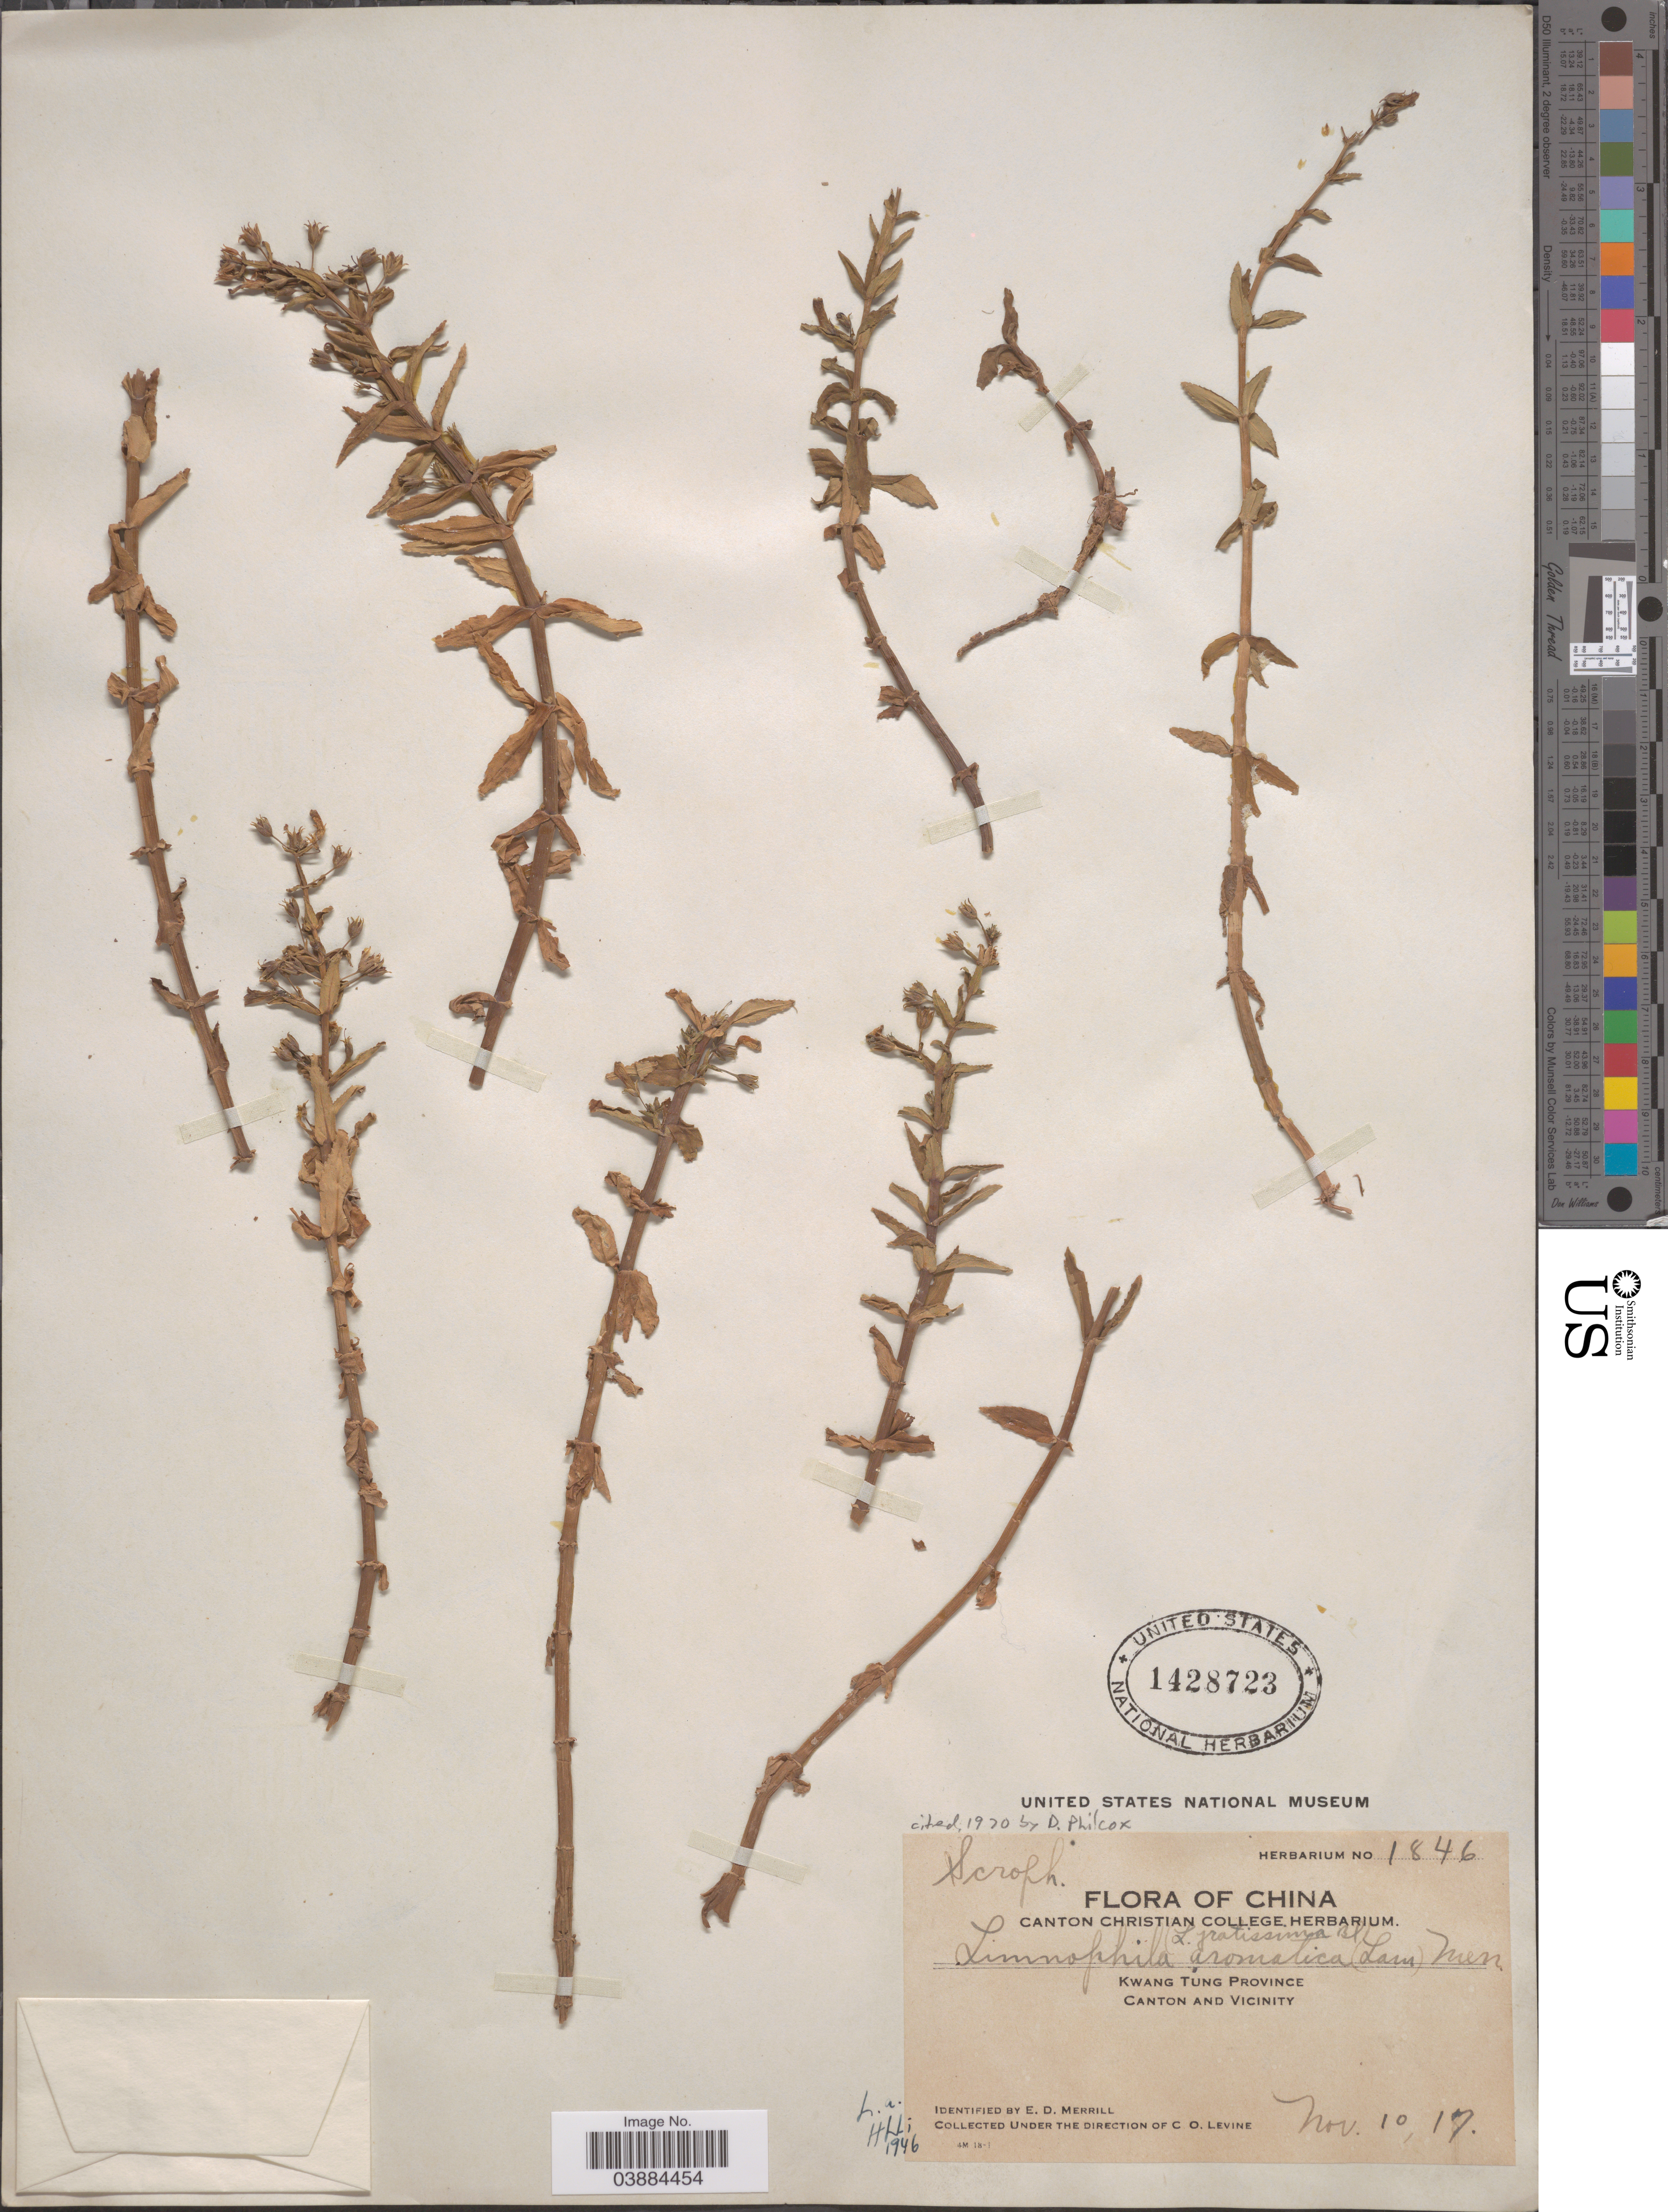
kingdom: Plantae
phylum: Tracheophyta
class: Magnoliopsida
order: Lamiales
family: Plantaginaceae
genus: Limnophila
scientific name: Limnophila aromatica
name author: (Lam.) Merr.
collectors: C. O. Levine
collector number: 1846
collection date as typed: Transcribed d/m/y: 10/11/17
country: China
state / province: Guangdong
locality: Kwang Tung Province. Canton and vicinity.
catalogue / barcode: US 1428723